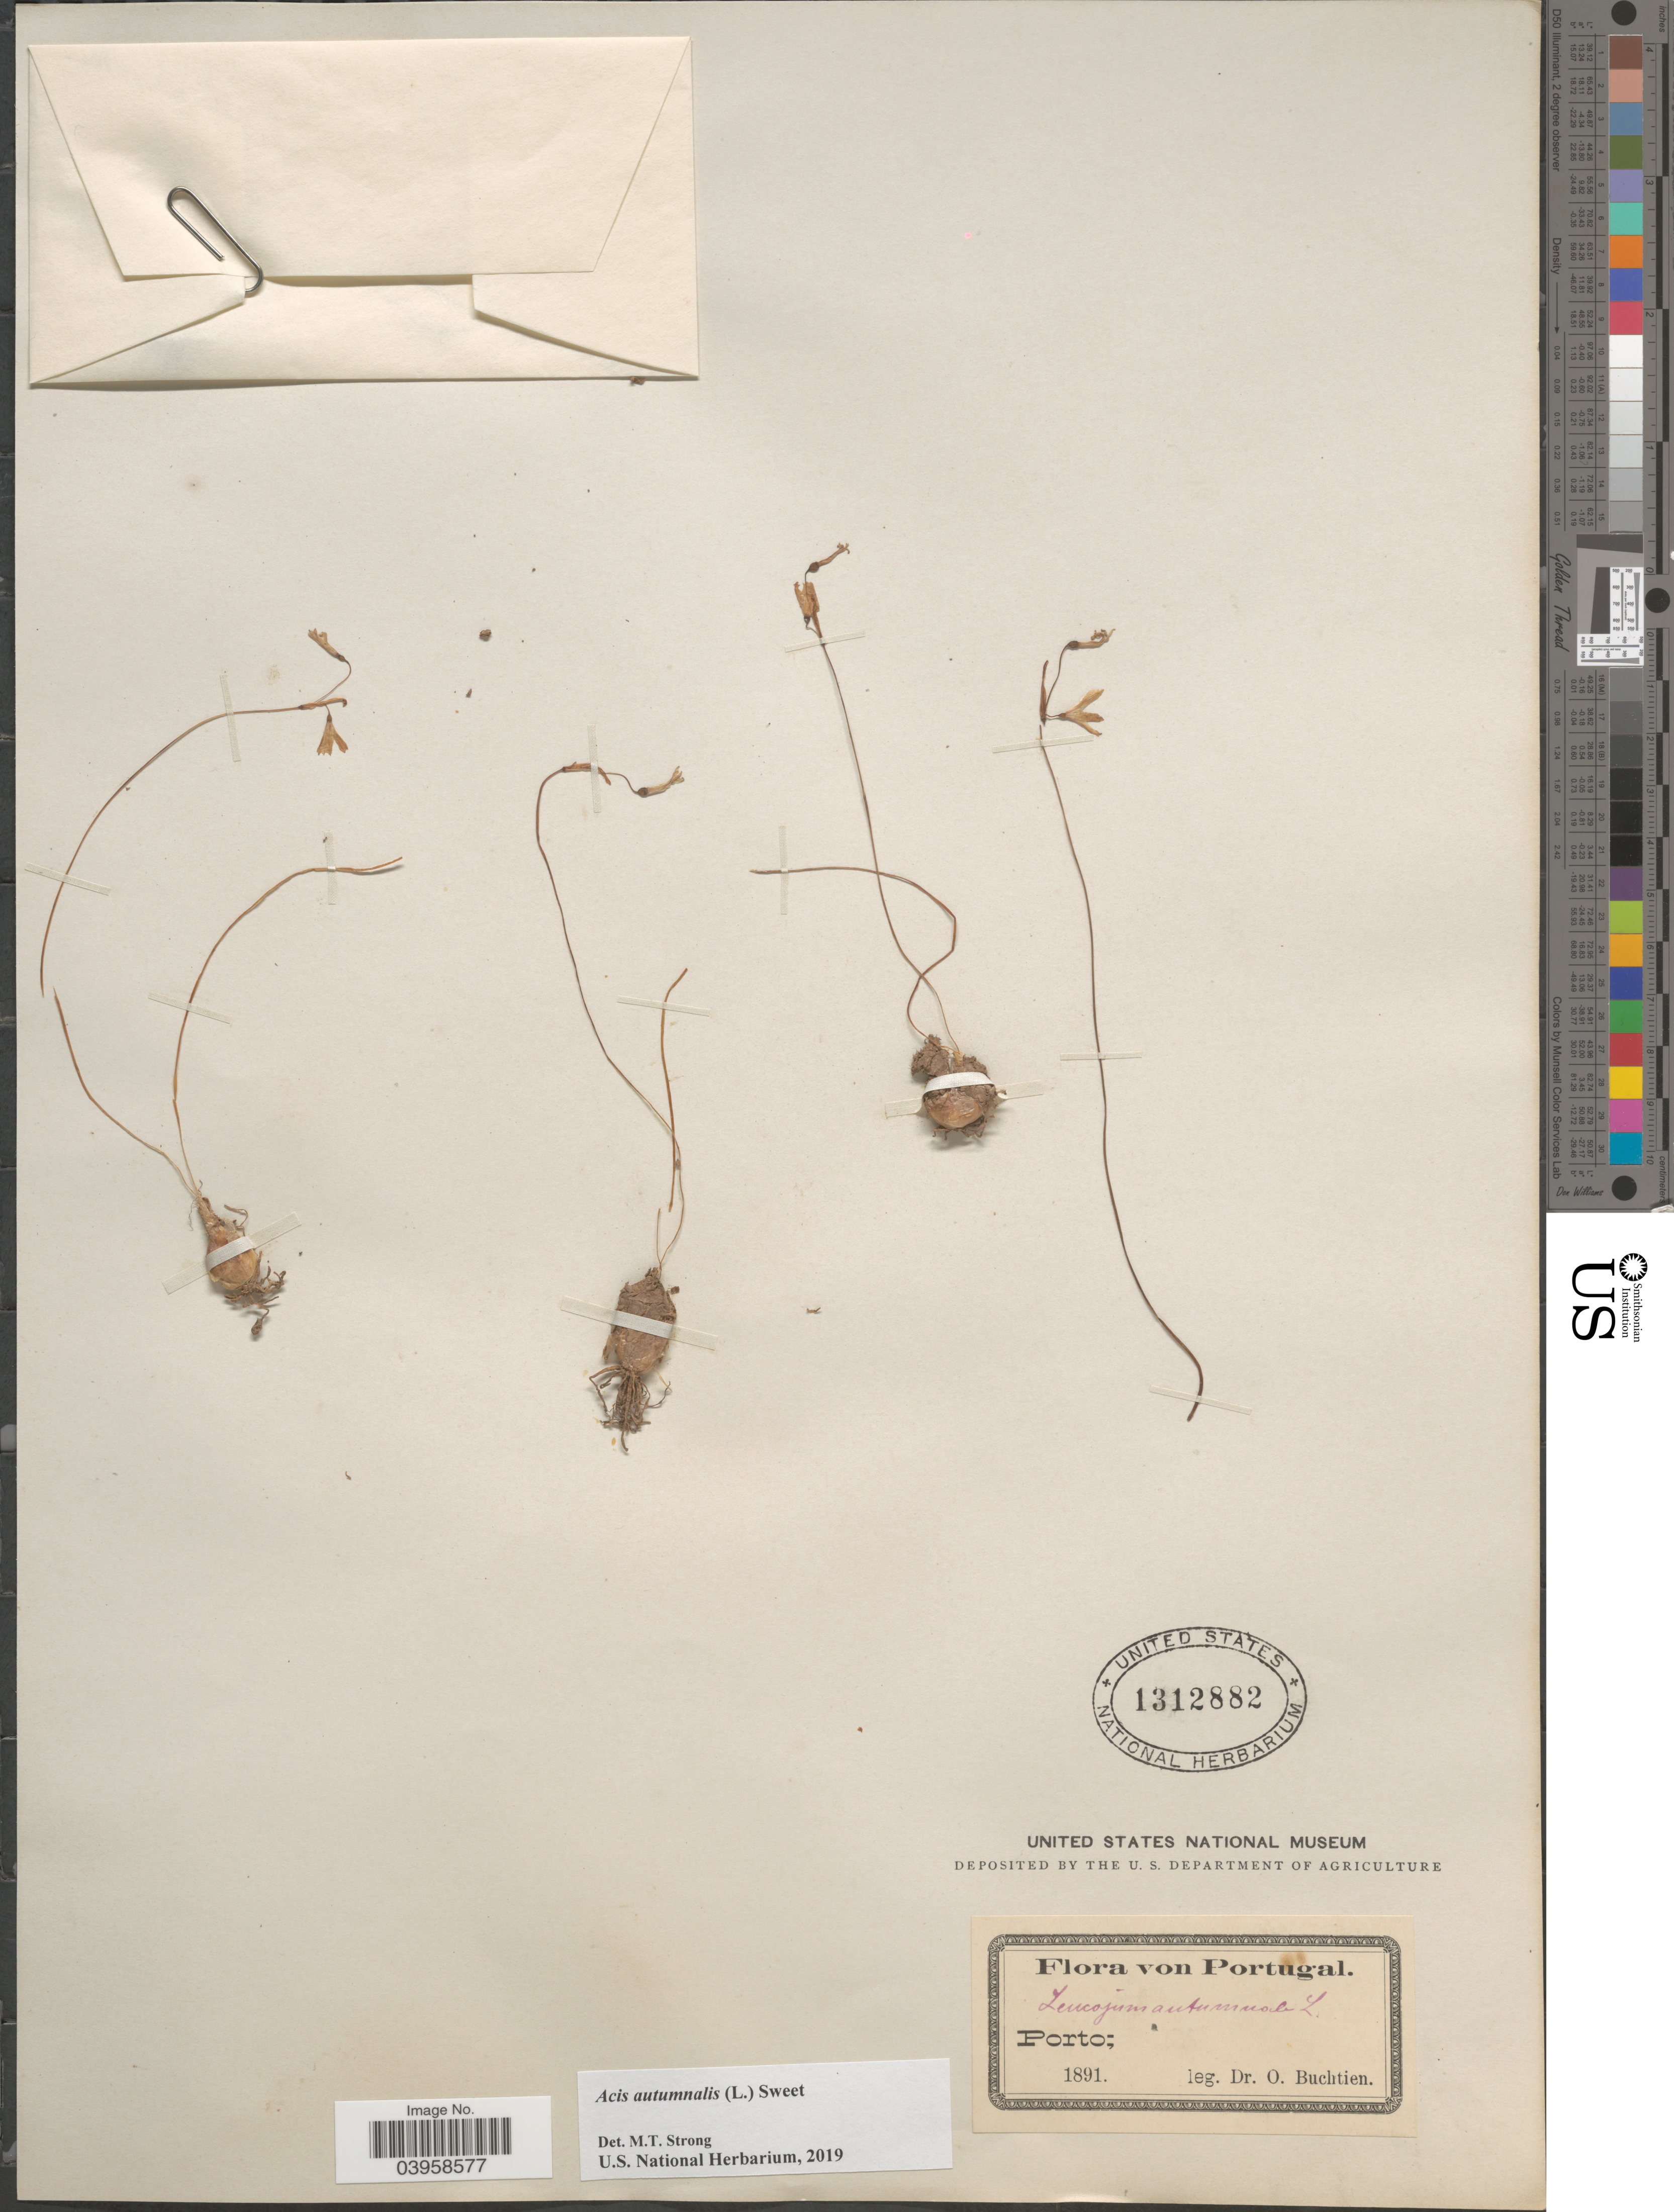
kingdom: Plantae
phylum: Tracheophyta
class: Liliopsida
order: Asparagales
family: Amaryllidaceae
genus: Acis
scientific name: Acis autumnalis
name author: (L.) Sweet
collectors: O. Buchtien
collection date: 1891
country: Portugal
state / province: Porto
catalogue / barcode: US 1312882